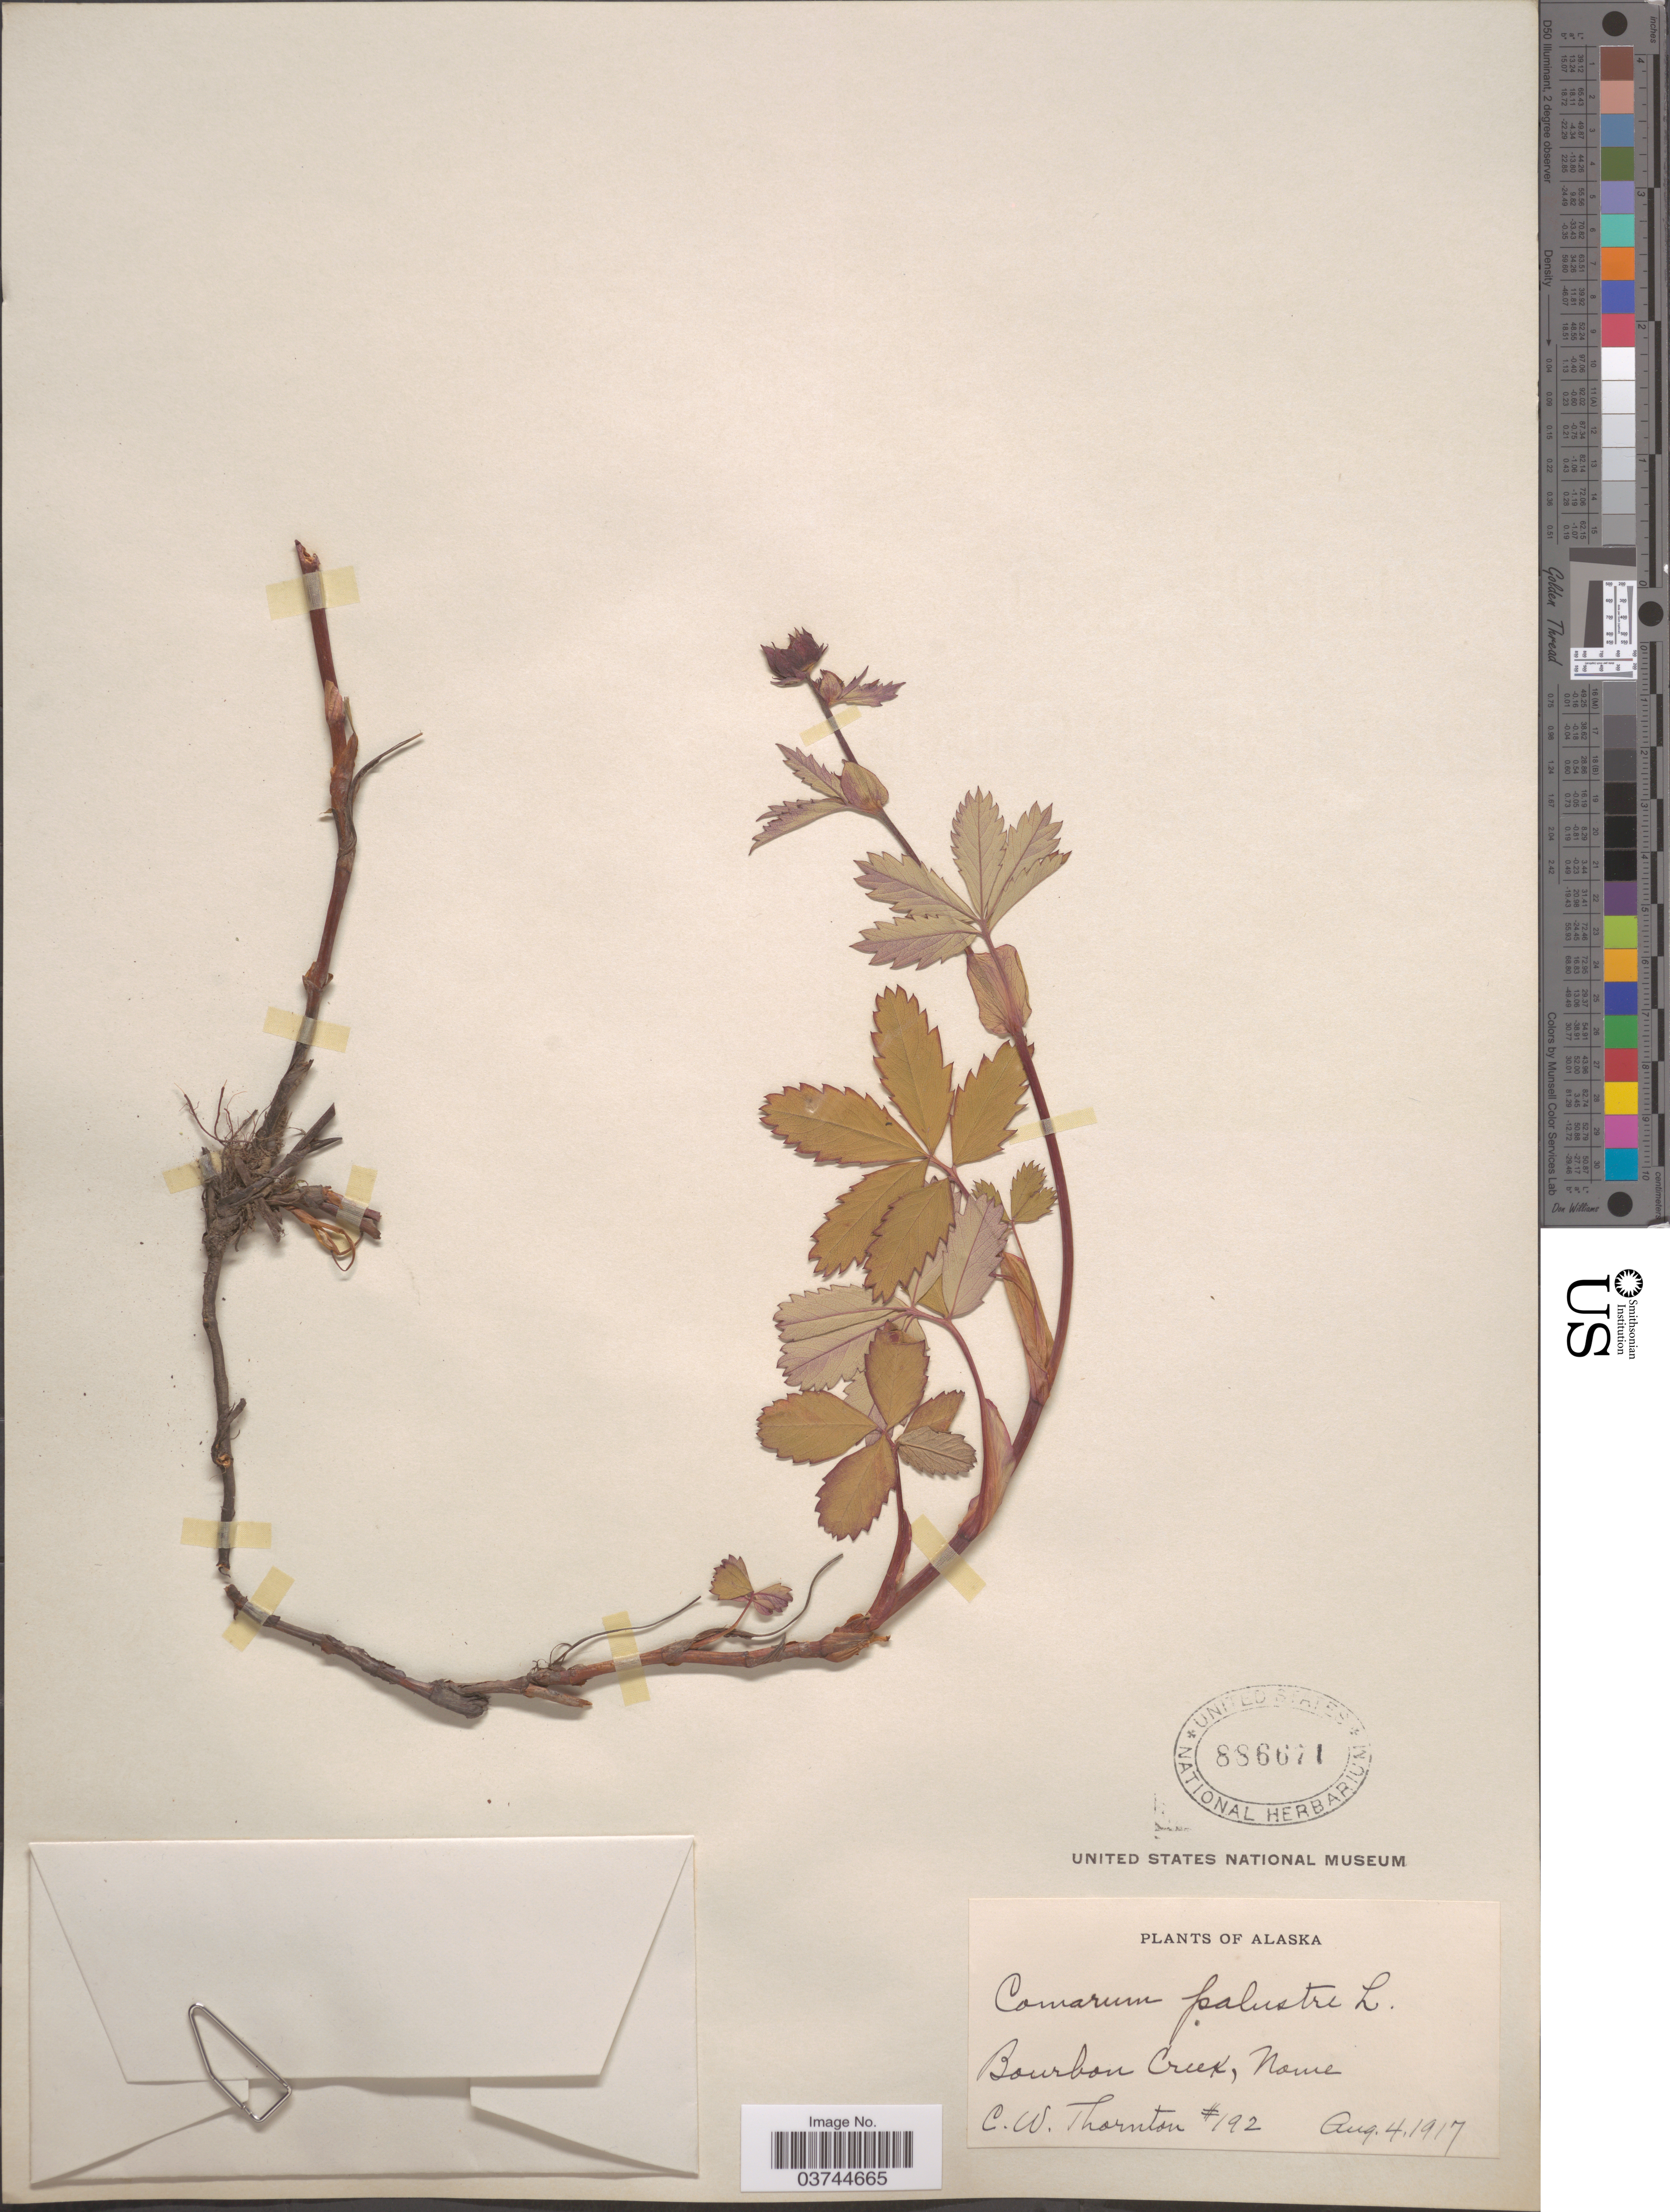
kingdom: Plantae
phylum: Tracheophyta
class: Magnoliopsida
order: Rosales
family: Rosaceae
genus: Comarum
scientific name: Comarum palustre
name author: L.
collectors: C. Thornton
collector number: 192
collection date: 1917-08-04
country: United States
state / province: Alaska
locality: Bourbon Creek, Nome.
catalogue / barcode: US 886671